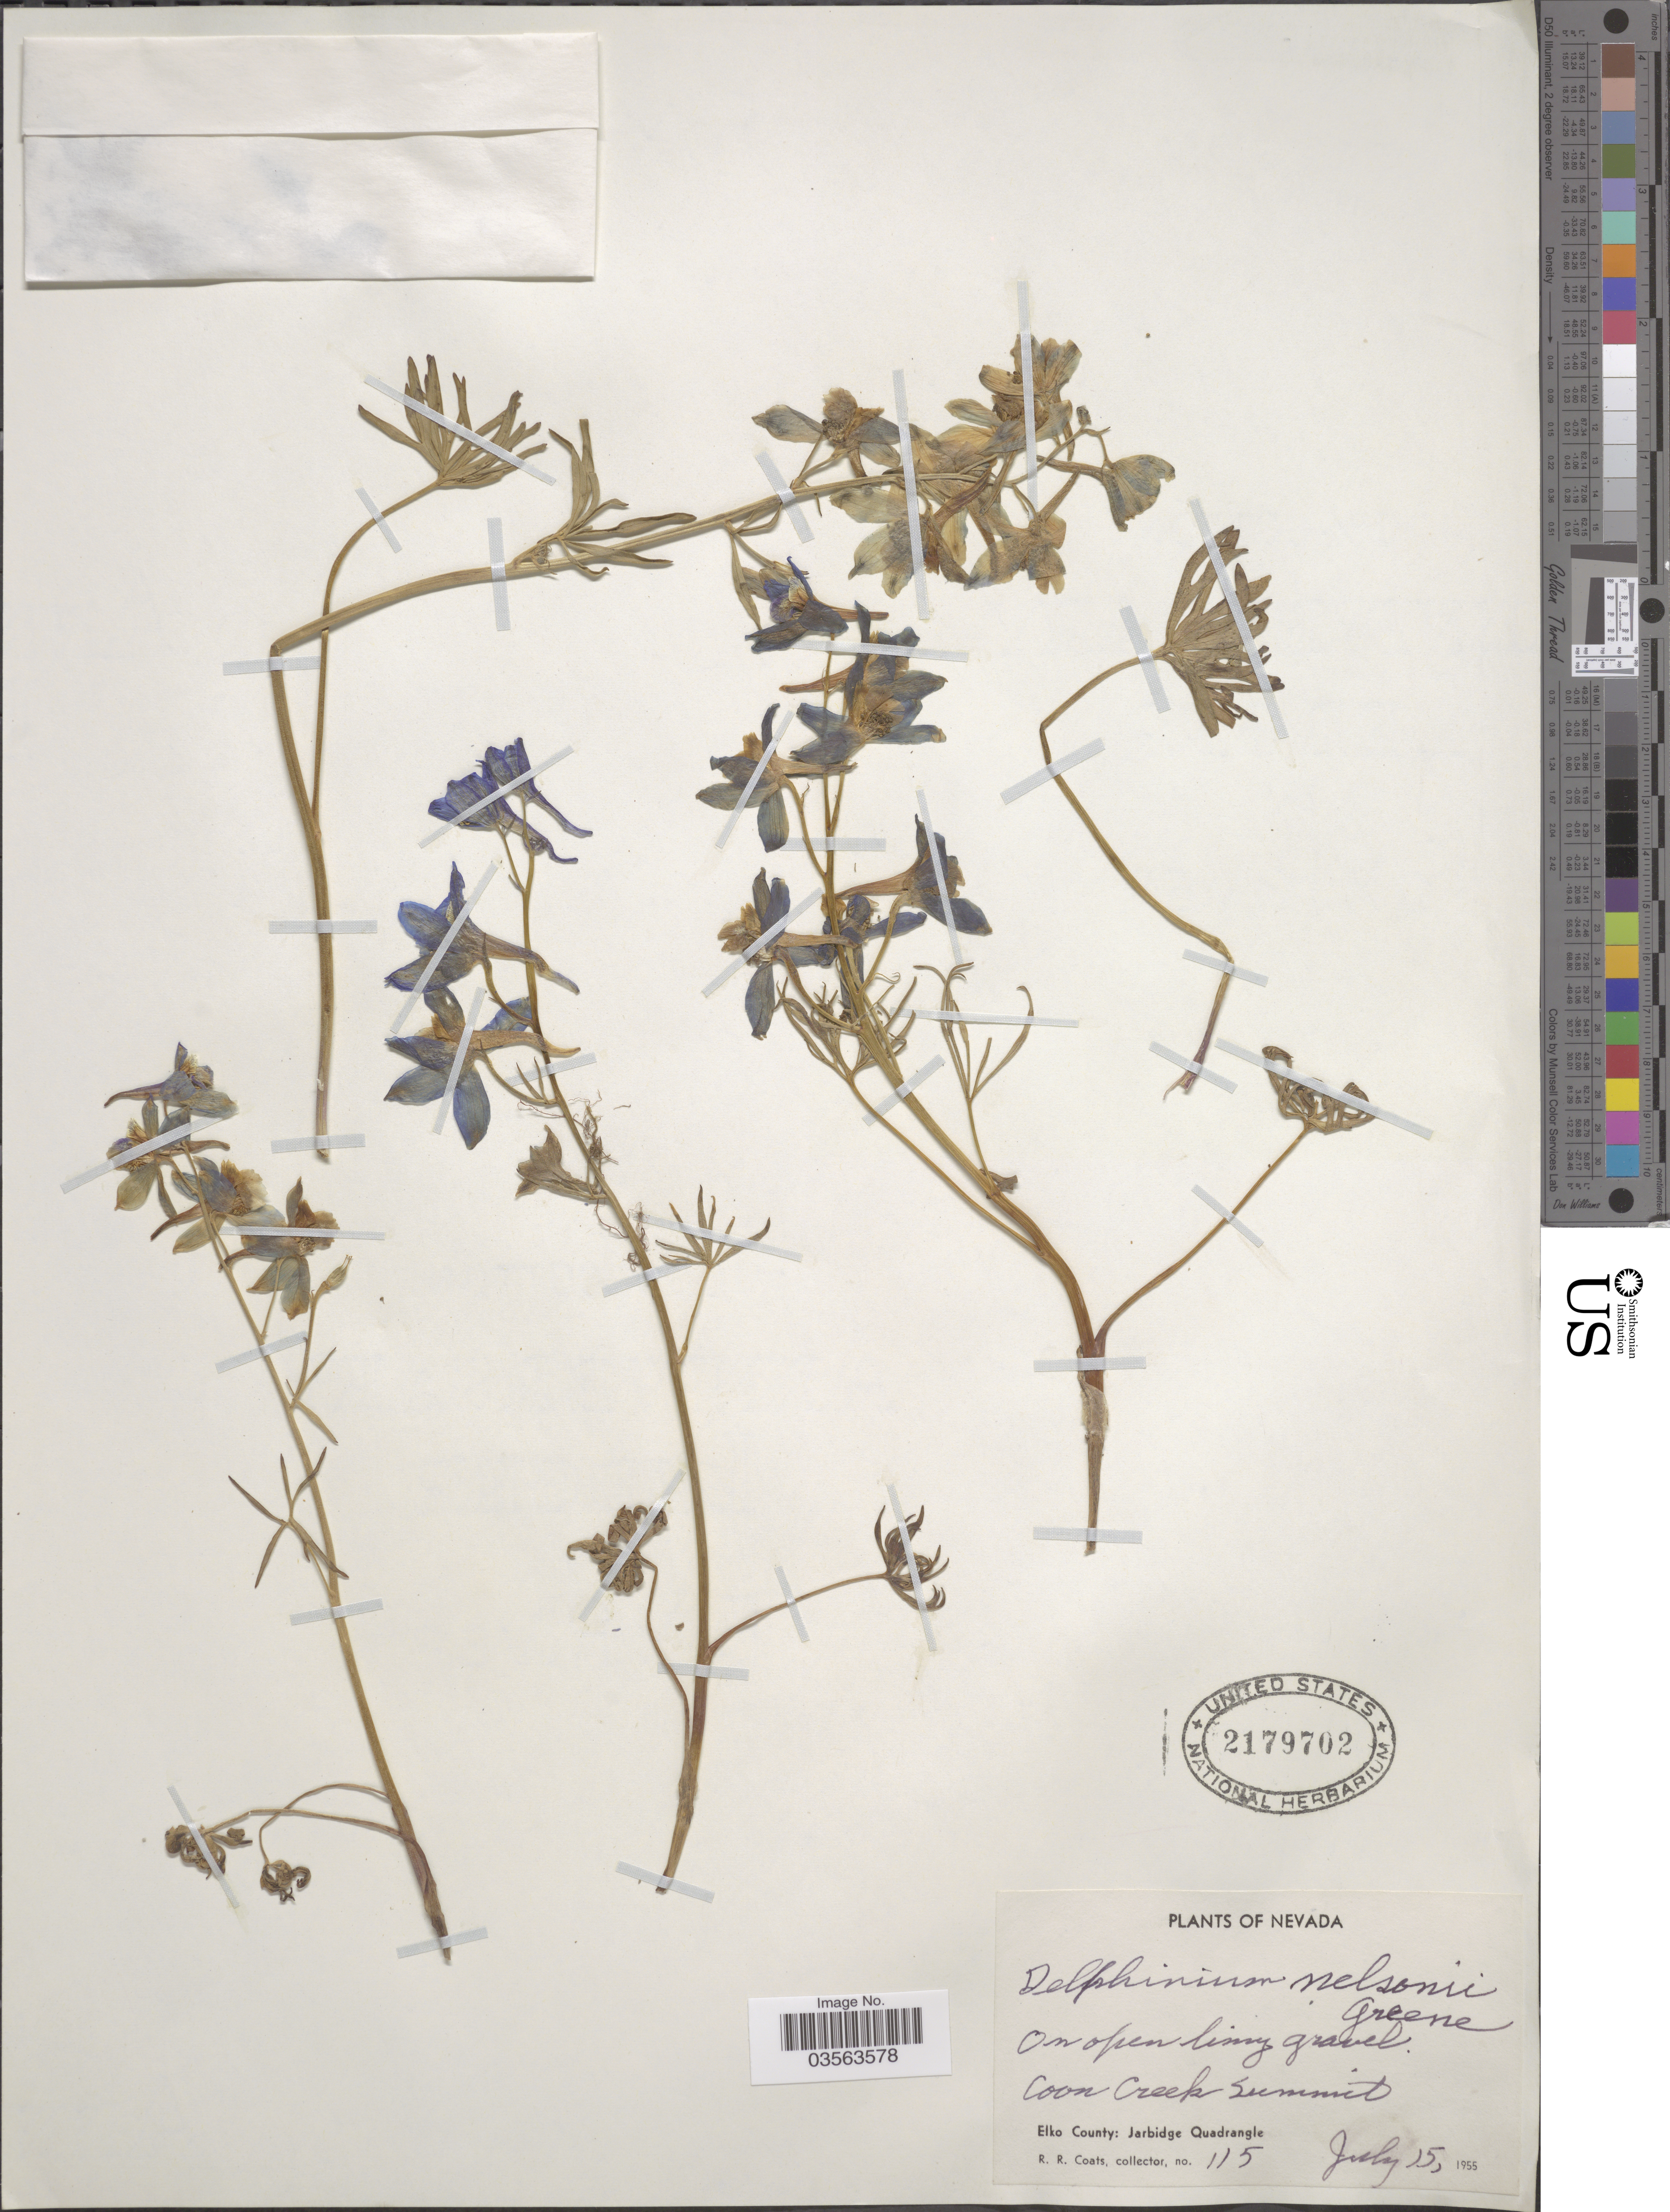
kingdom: Plantae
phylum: Tracheophyta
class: Magnoliopsida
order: Ranunculales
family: Ranunculaceae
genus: Delphinium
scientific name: Delphinium nelsonii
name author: Greene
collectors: R. Coats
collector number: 115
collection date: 1955-07-15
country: United States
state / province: Nevada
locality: Coon Creek Summit. Elko County: Jarbridge Quadrangle.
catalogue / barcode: US 2179702